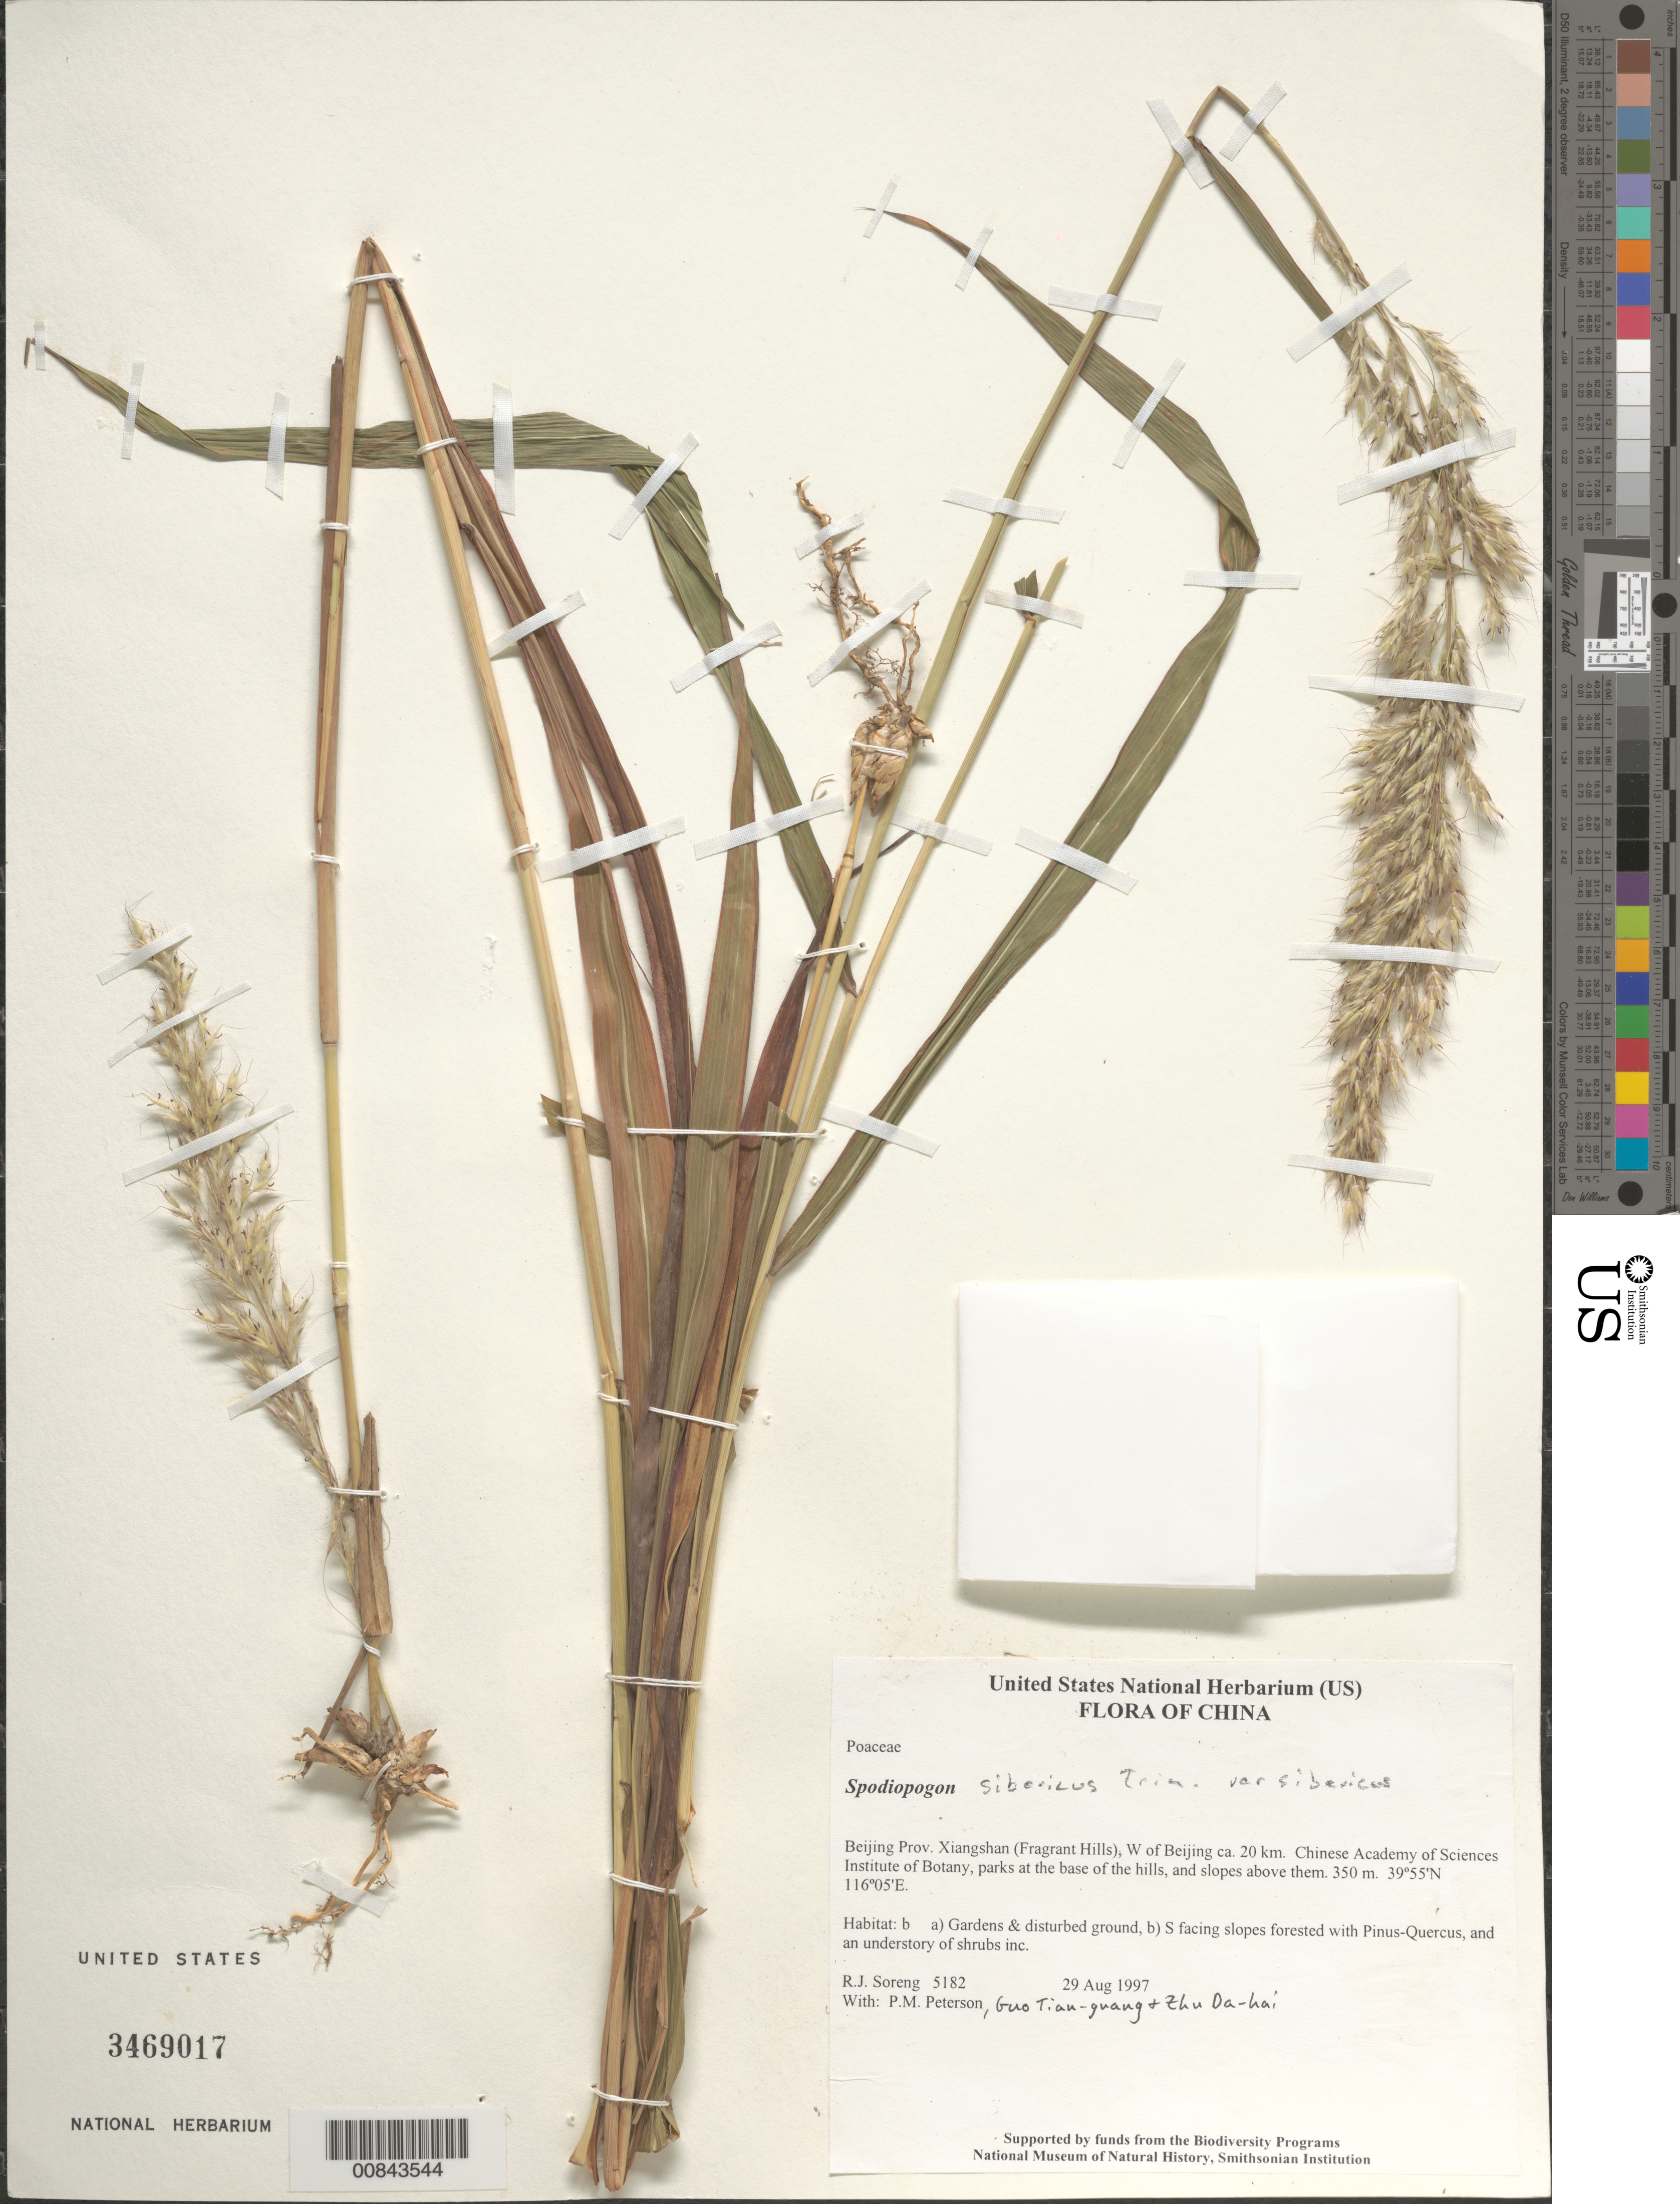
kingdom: Plantae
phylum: Tracheophyta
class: Liliopsida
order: Poales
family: Poaceae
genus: Spodiopogon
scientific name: Spodiopogon sibiricus var. sibiricus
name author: Trin.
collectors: R. J. Soreng, P. M. Peterson & Zhu Da-hai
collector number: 5182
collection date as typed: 29 Aug 1997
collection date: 1997-08-29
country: China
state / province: Beijing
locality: Xiangshan (Fragrant Hills), W of Beijing ca. 20 km Chinese Academy of Sciences Institute of Botany, parks at the base of the hills, and slopes above them.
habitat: Habitat: b a) Gardens & disturbed ground, b) S facing slopes forested with Pinus-Quercus, and an understory of shrubs inc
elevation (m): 350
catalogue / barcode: US 3469017